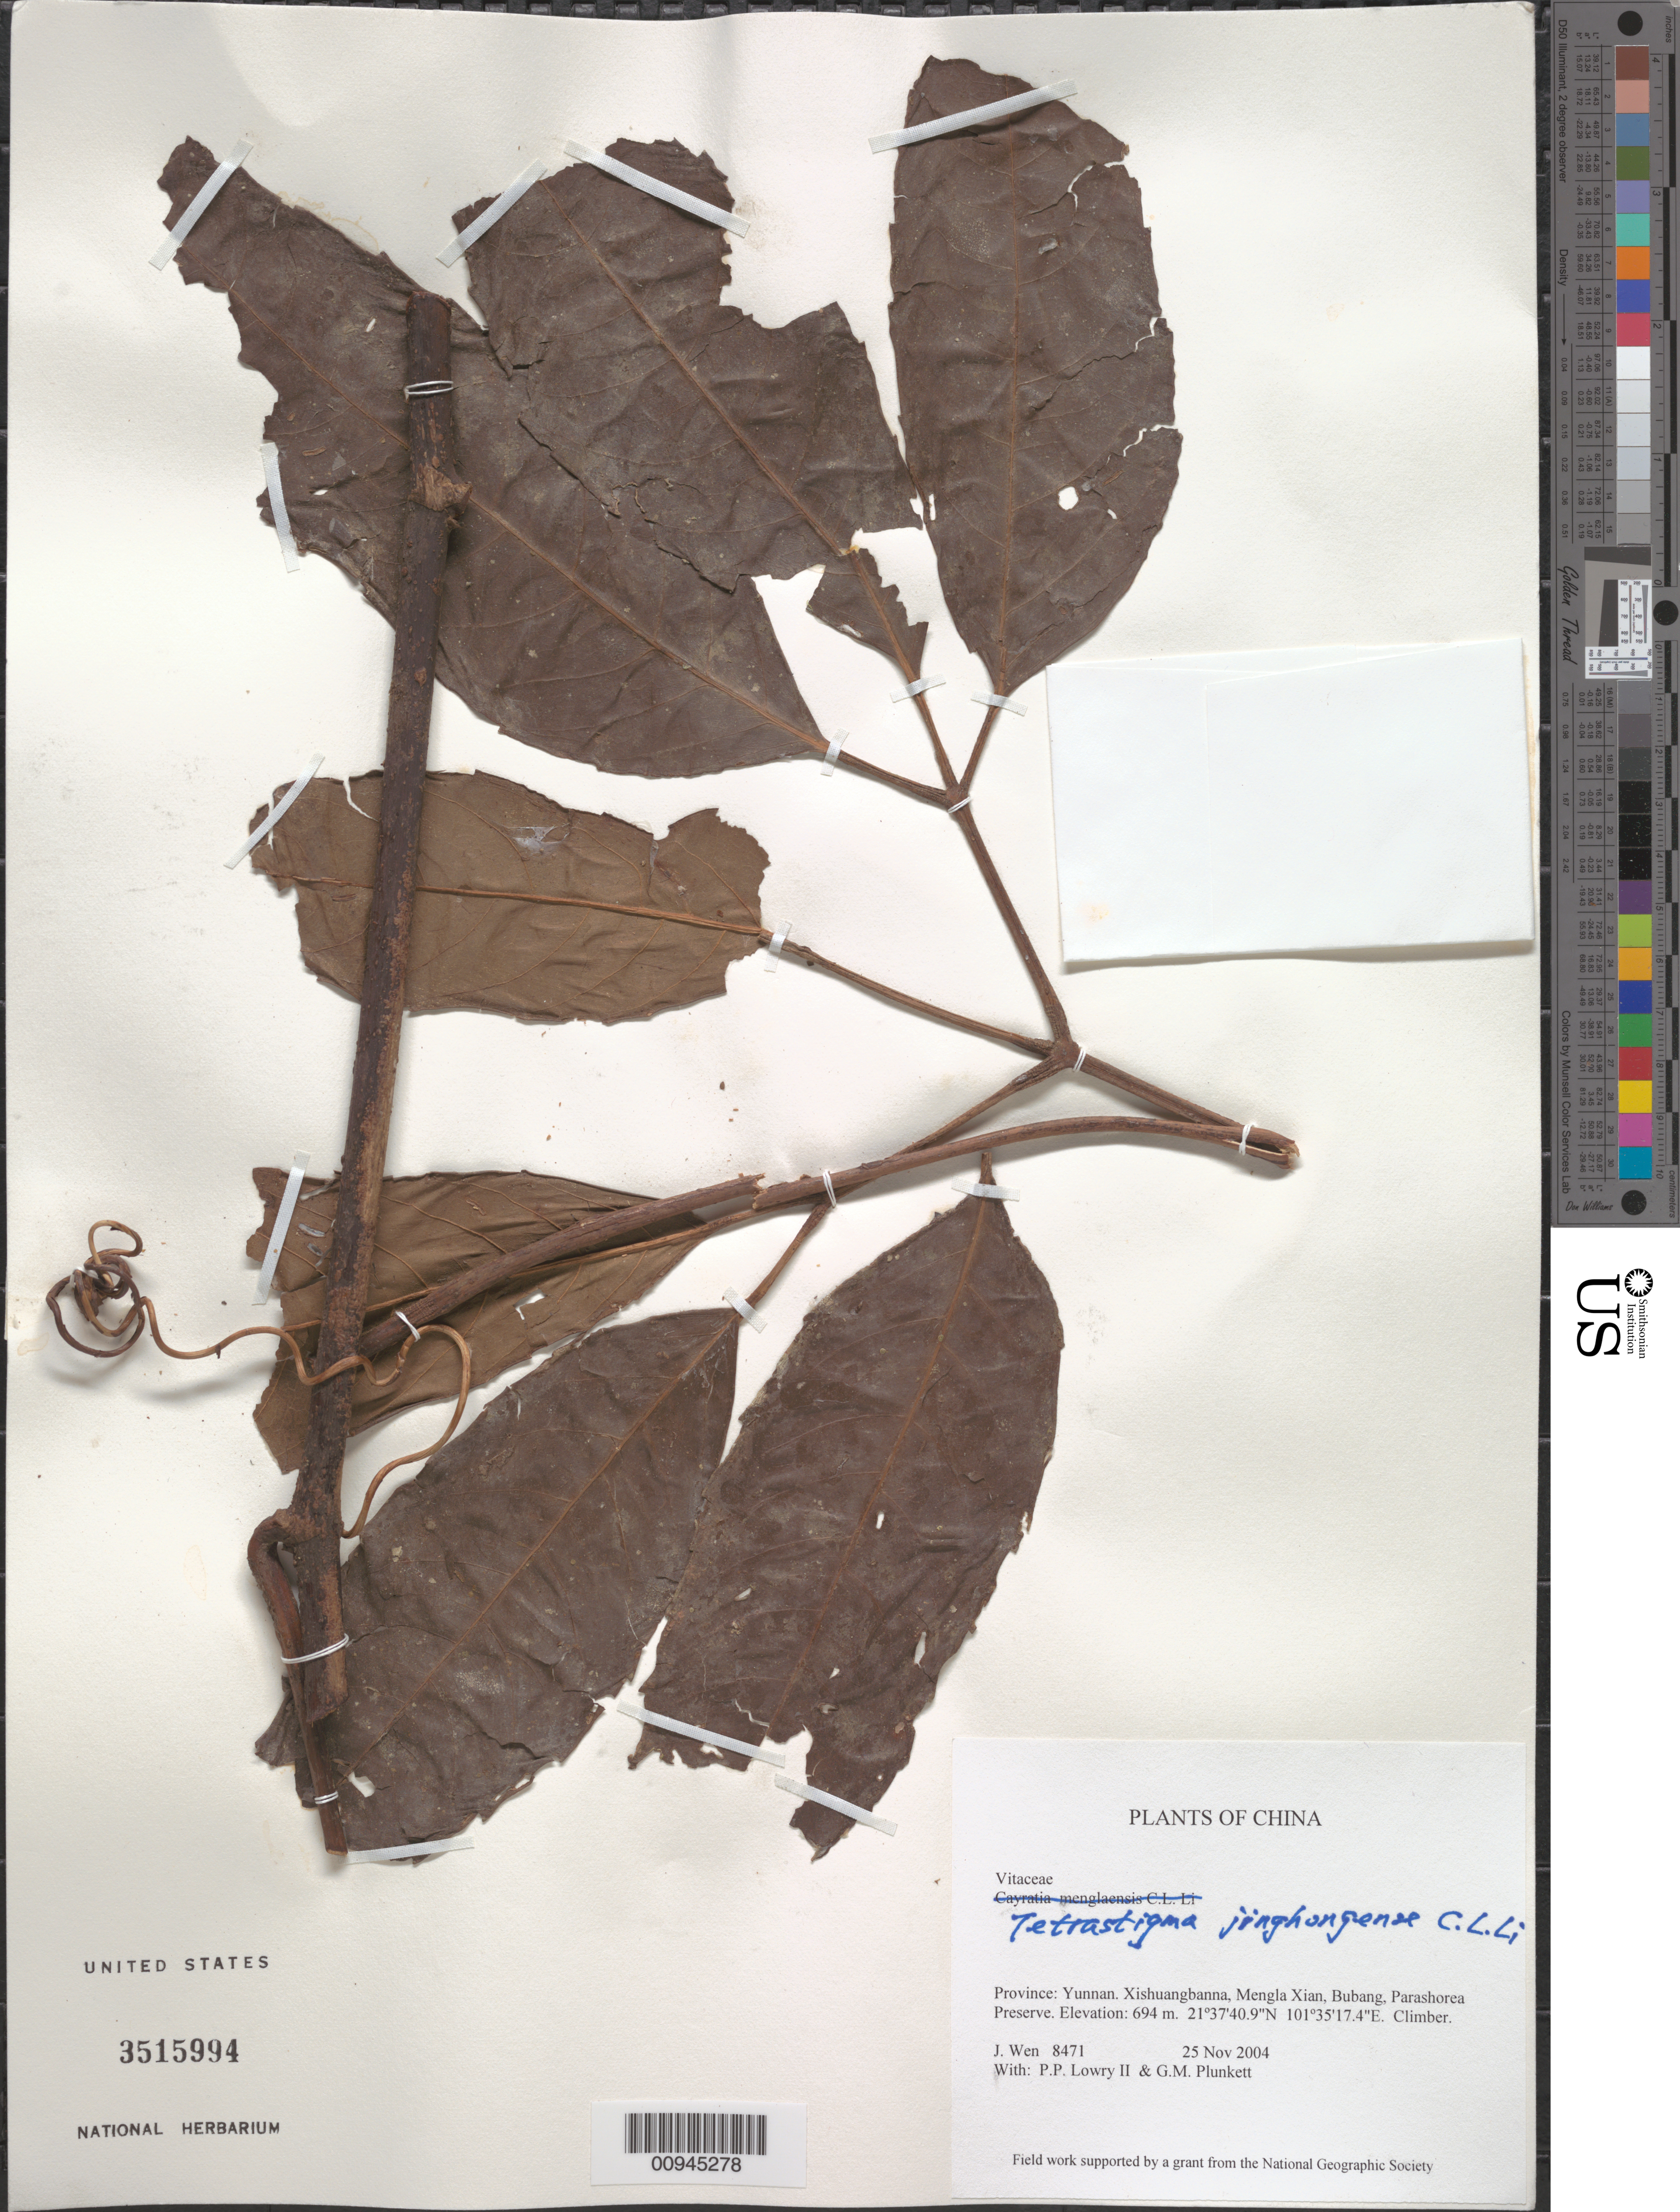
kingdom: Plantae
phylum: Tracheophyta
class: Magnoliopsida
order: Vitales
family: Vitaceae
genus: Tetrastigma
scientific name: Tetrastigma jinghongense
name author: C.L. Li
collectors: J. Wen, P. P. Lowry & G. M. Plunkett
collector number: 8471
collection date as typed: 25 Nov 2004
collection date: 2004-11-25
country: China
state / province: Yunnan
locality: Xishuangbanna, Mengla Xian, Bubang, Parashorea Preserve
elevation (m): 694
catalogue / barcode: US 3515994